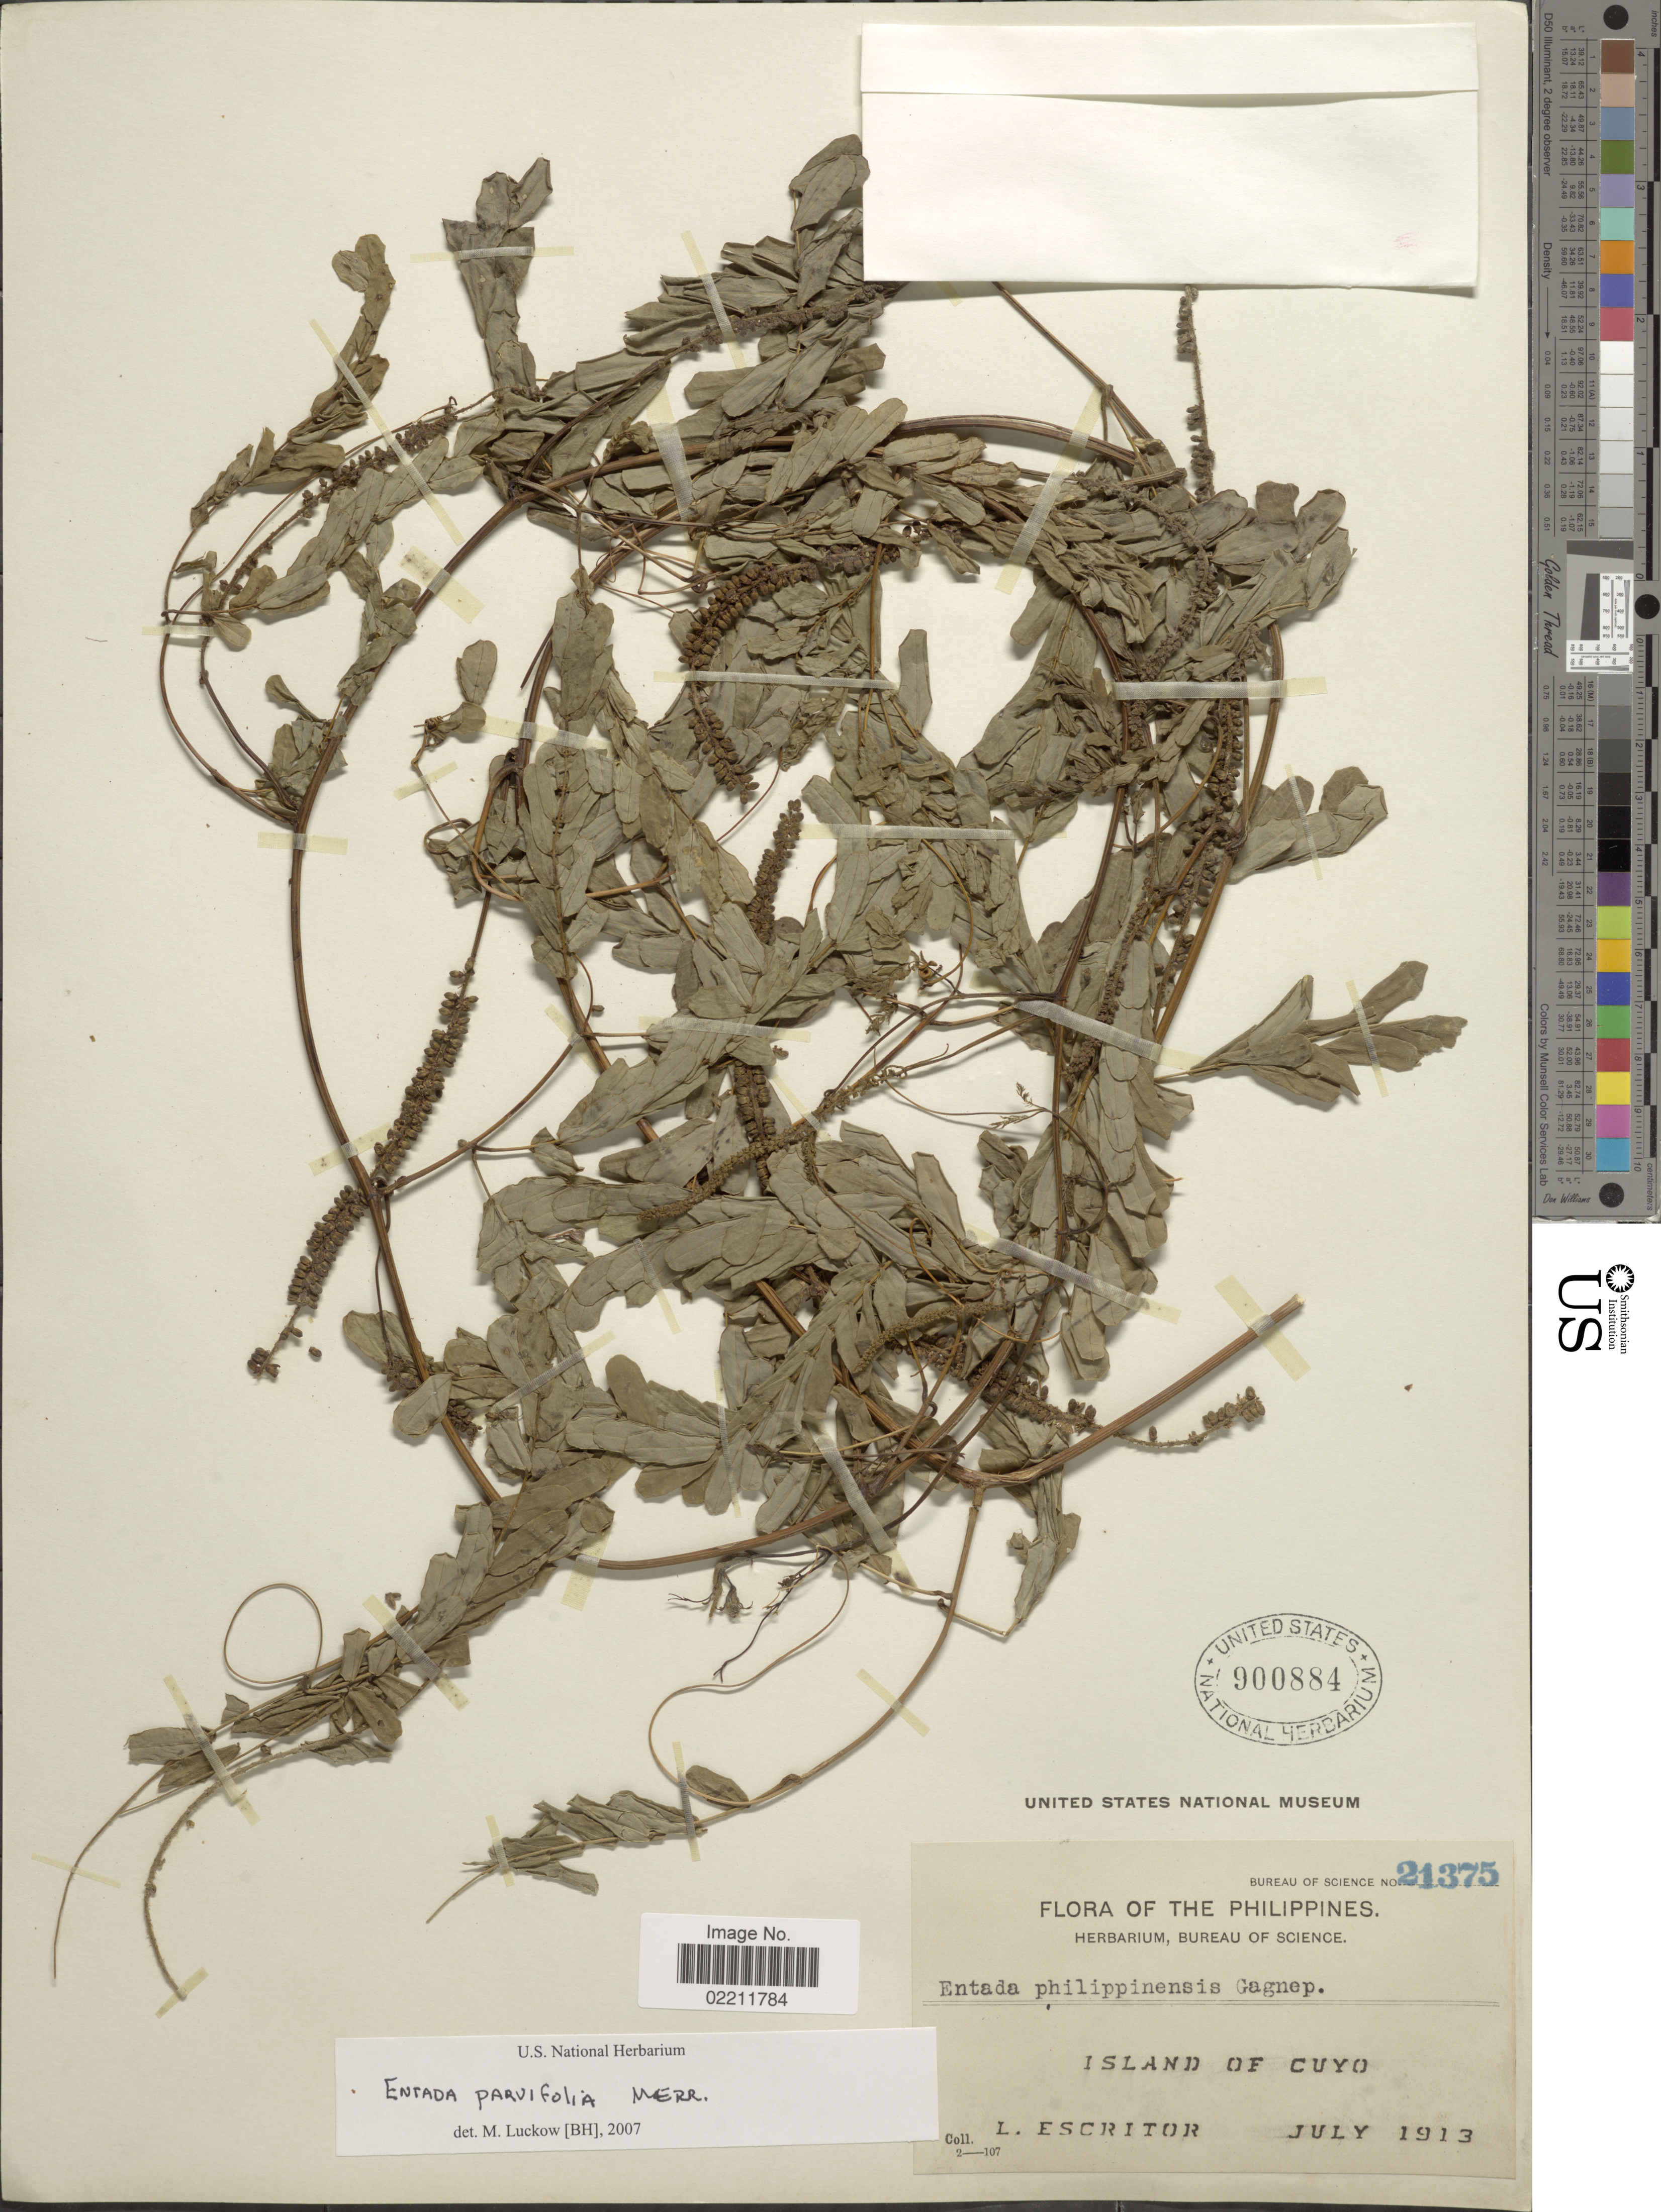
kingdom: Plantae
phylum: Tracheophyta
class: Magnoliopsida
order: Fabales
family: Fabaceae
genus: Entada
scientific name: Entada parvifolia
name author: Merr.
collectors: L. Escritor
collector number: Bureau of Science 21375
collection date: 1913-07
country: Philippines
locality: Island of Cuyo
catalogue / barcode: US 900884